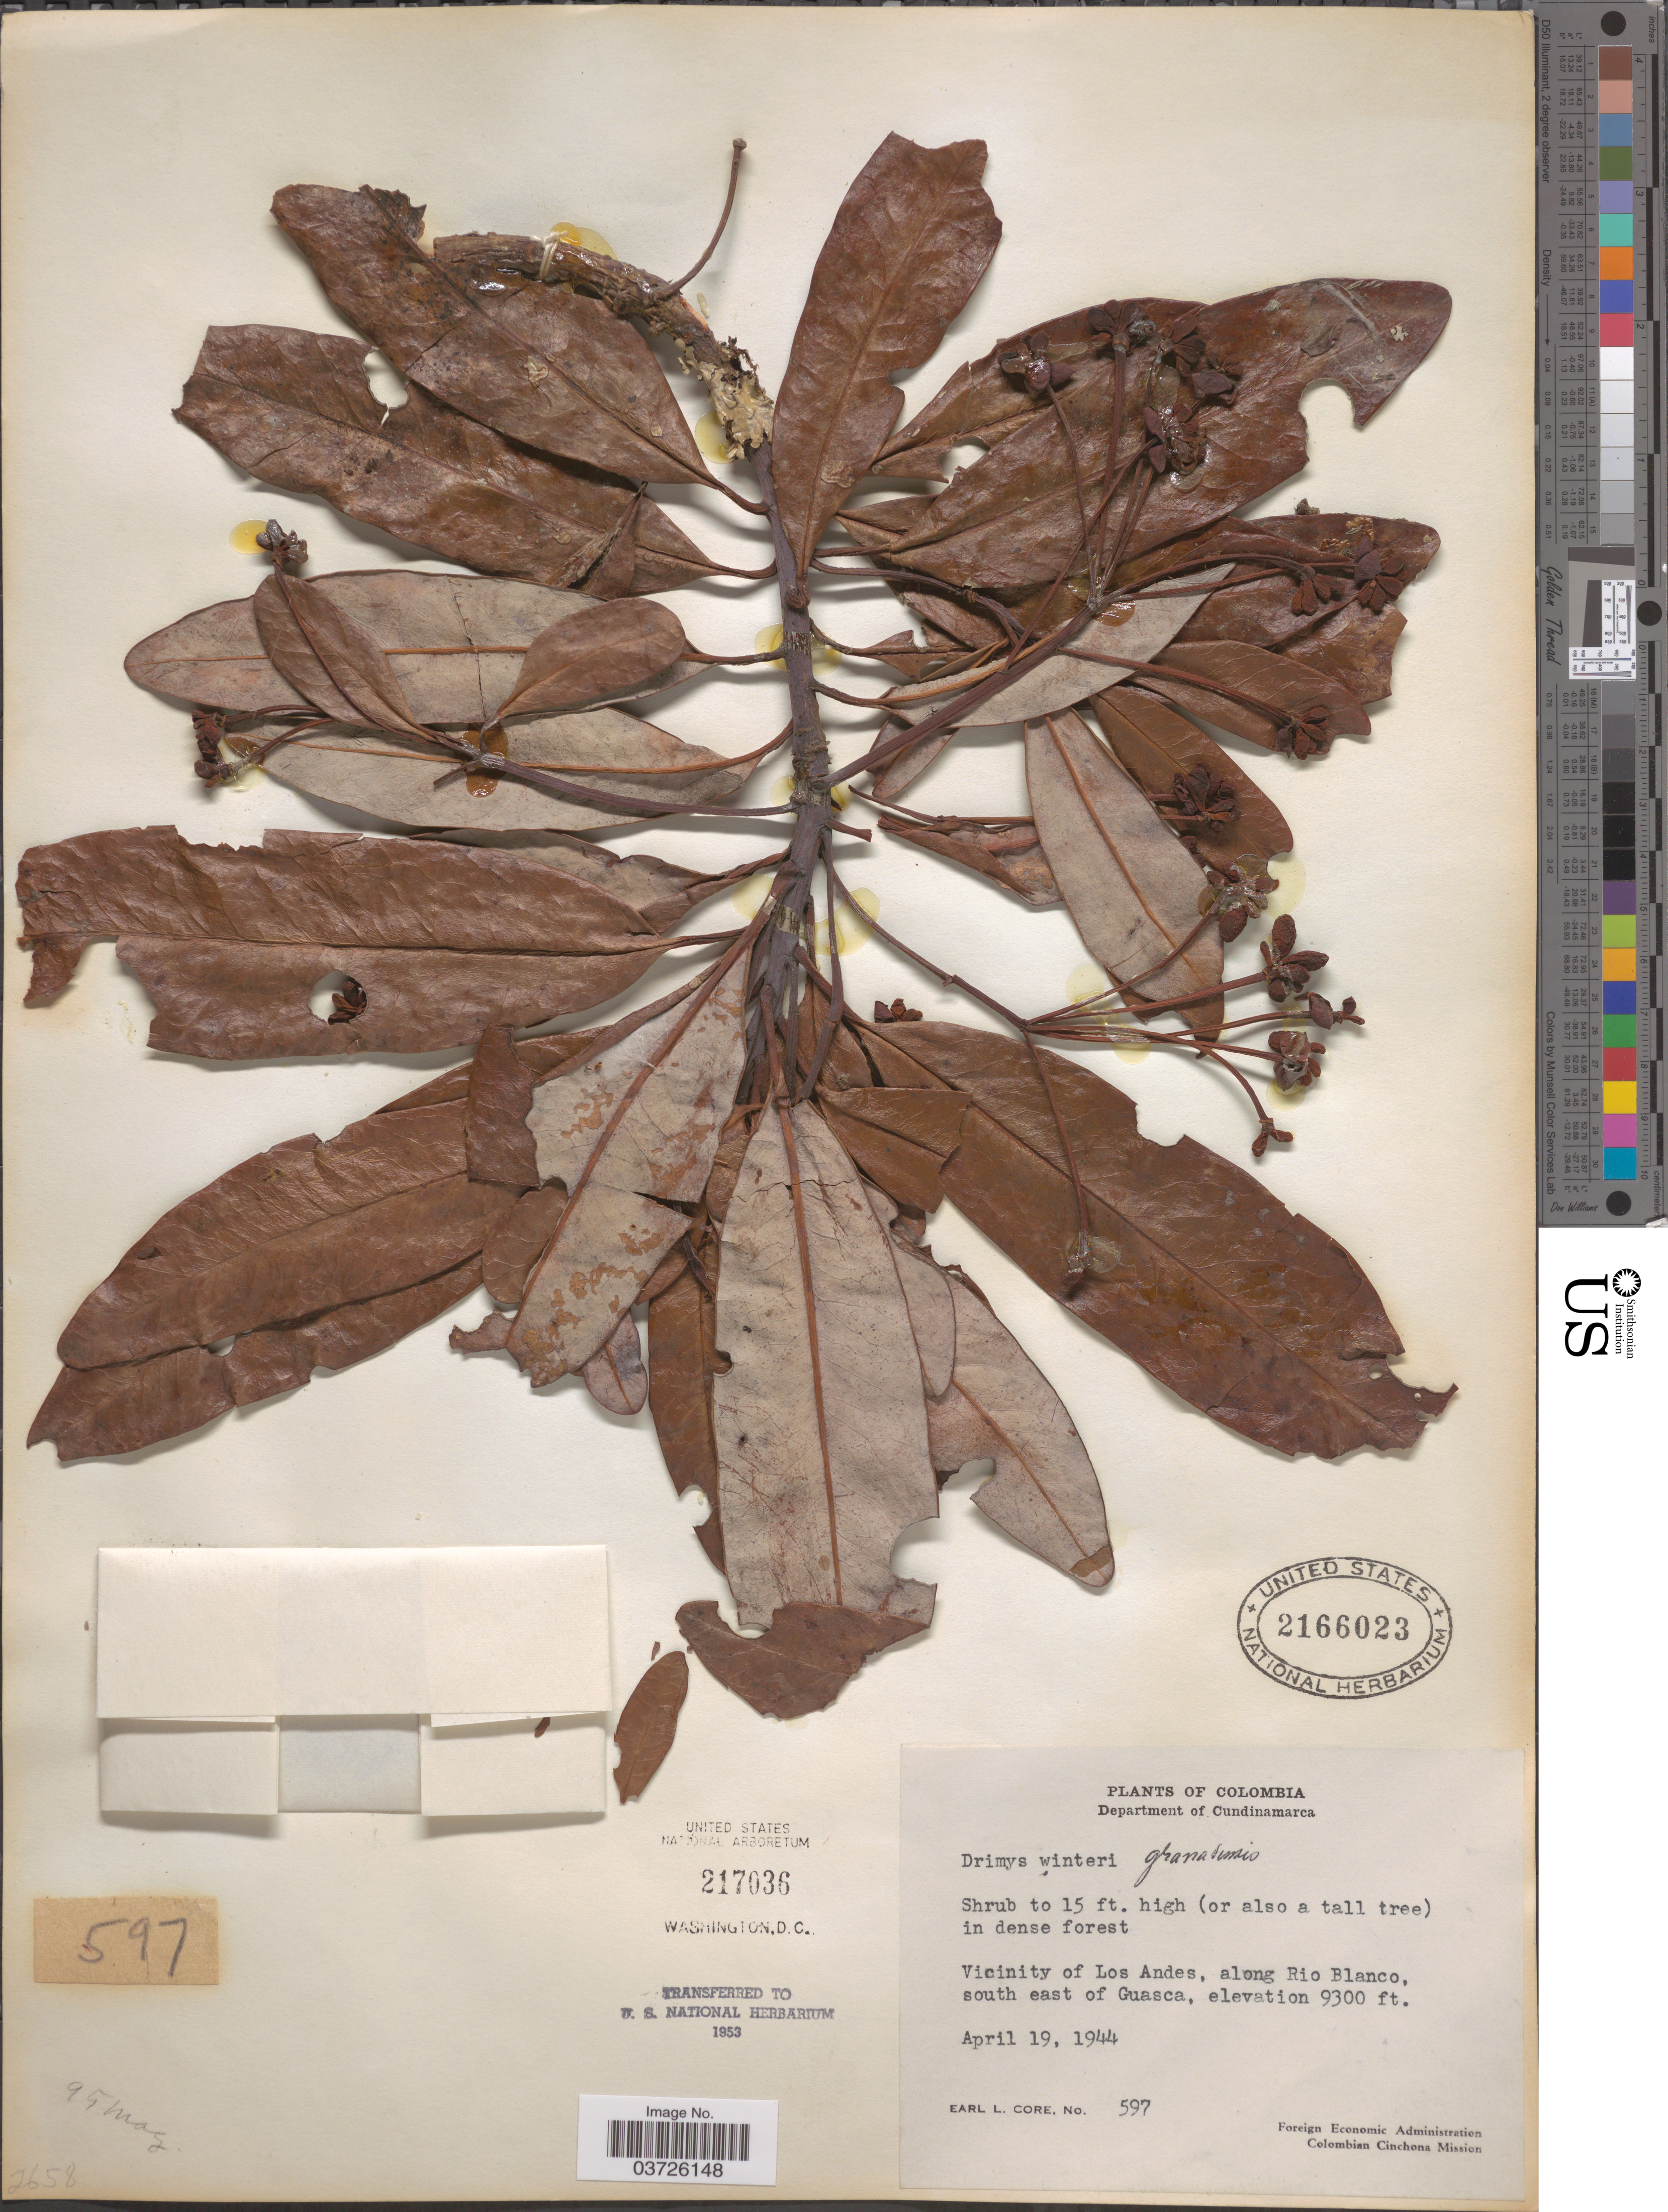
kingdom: Plantae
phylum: Tracheophyta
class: Magnoliopsida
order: Canellales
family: Winteraceae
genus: Drimys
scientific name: Drimys granadensis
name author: L. f.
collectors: E. L. Core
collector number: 597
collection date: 1944-04-19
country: Colombia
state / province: Cundinamarca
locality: Department of Cundinamarca. Vicinity of Los Andes, along Rio Blanco, south east of Guasca.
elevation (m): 2835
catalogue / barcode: US 2166023